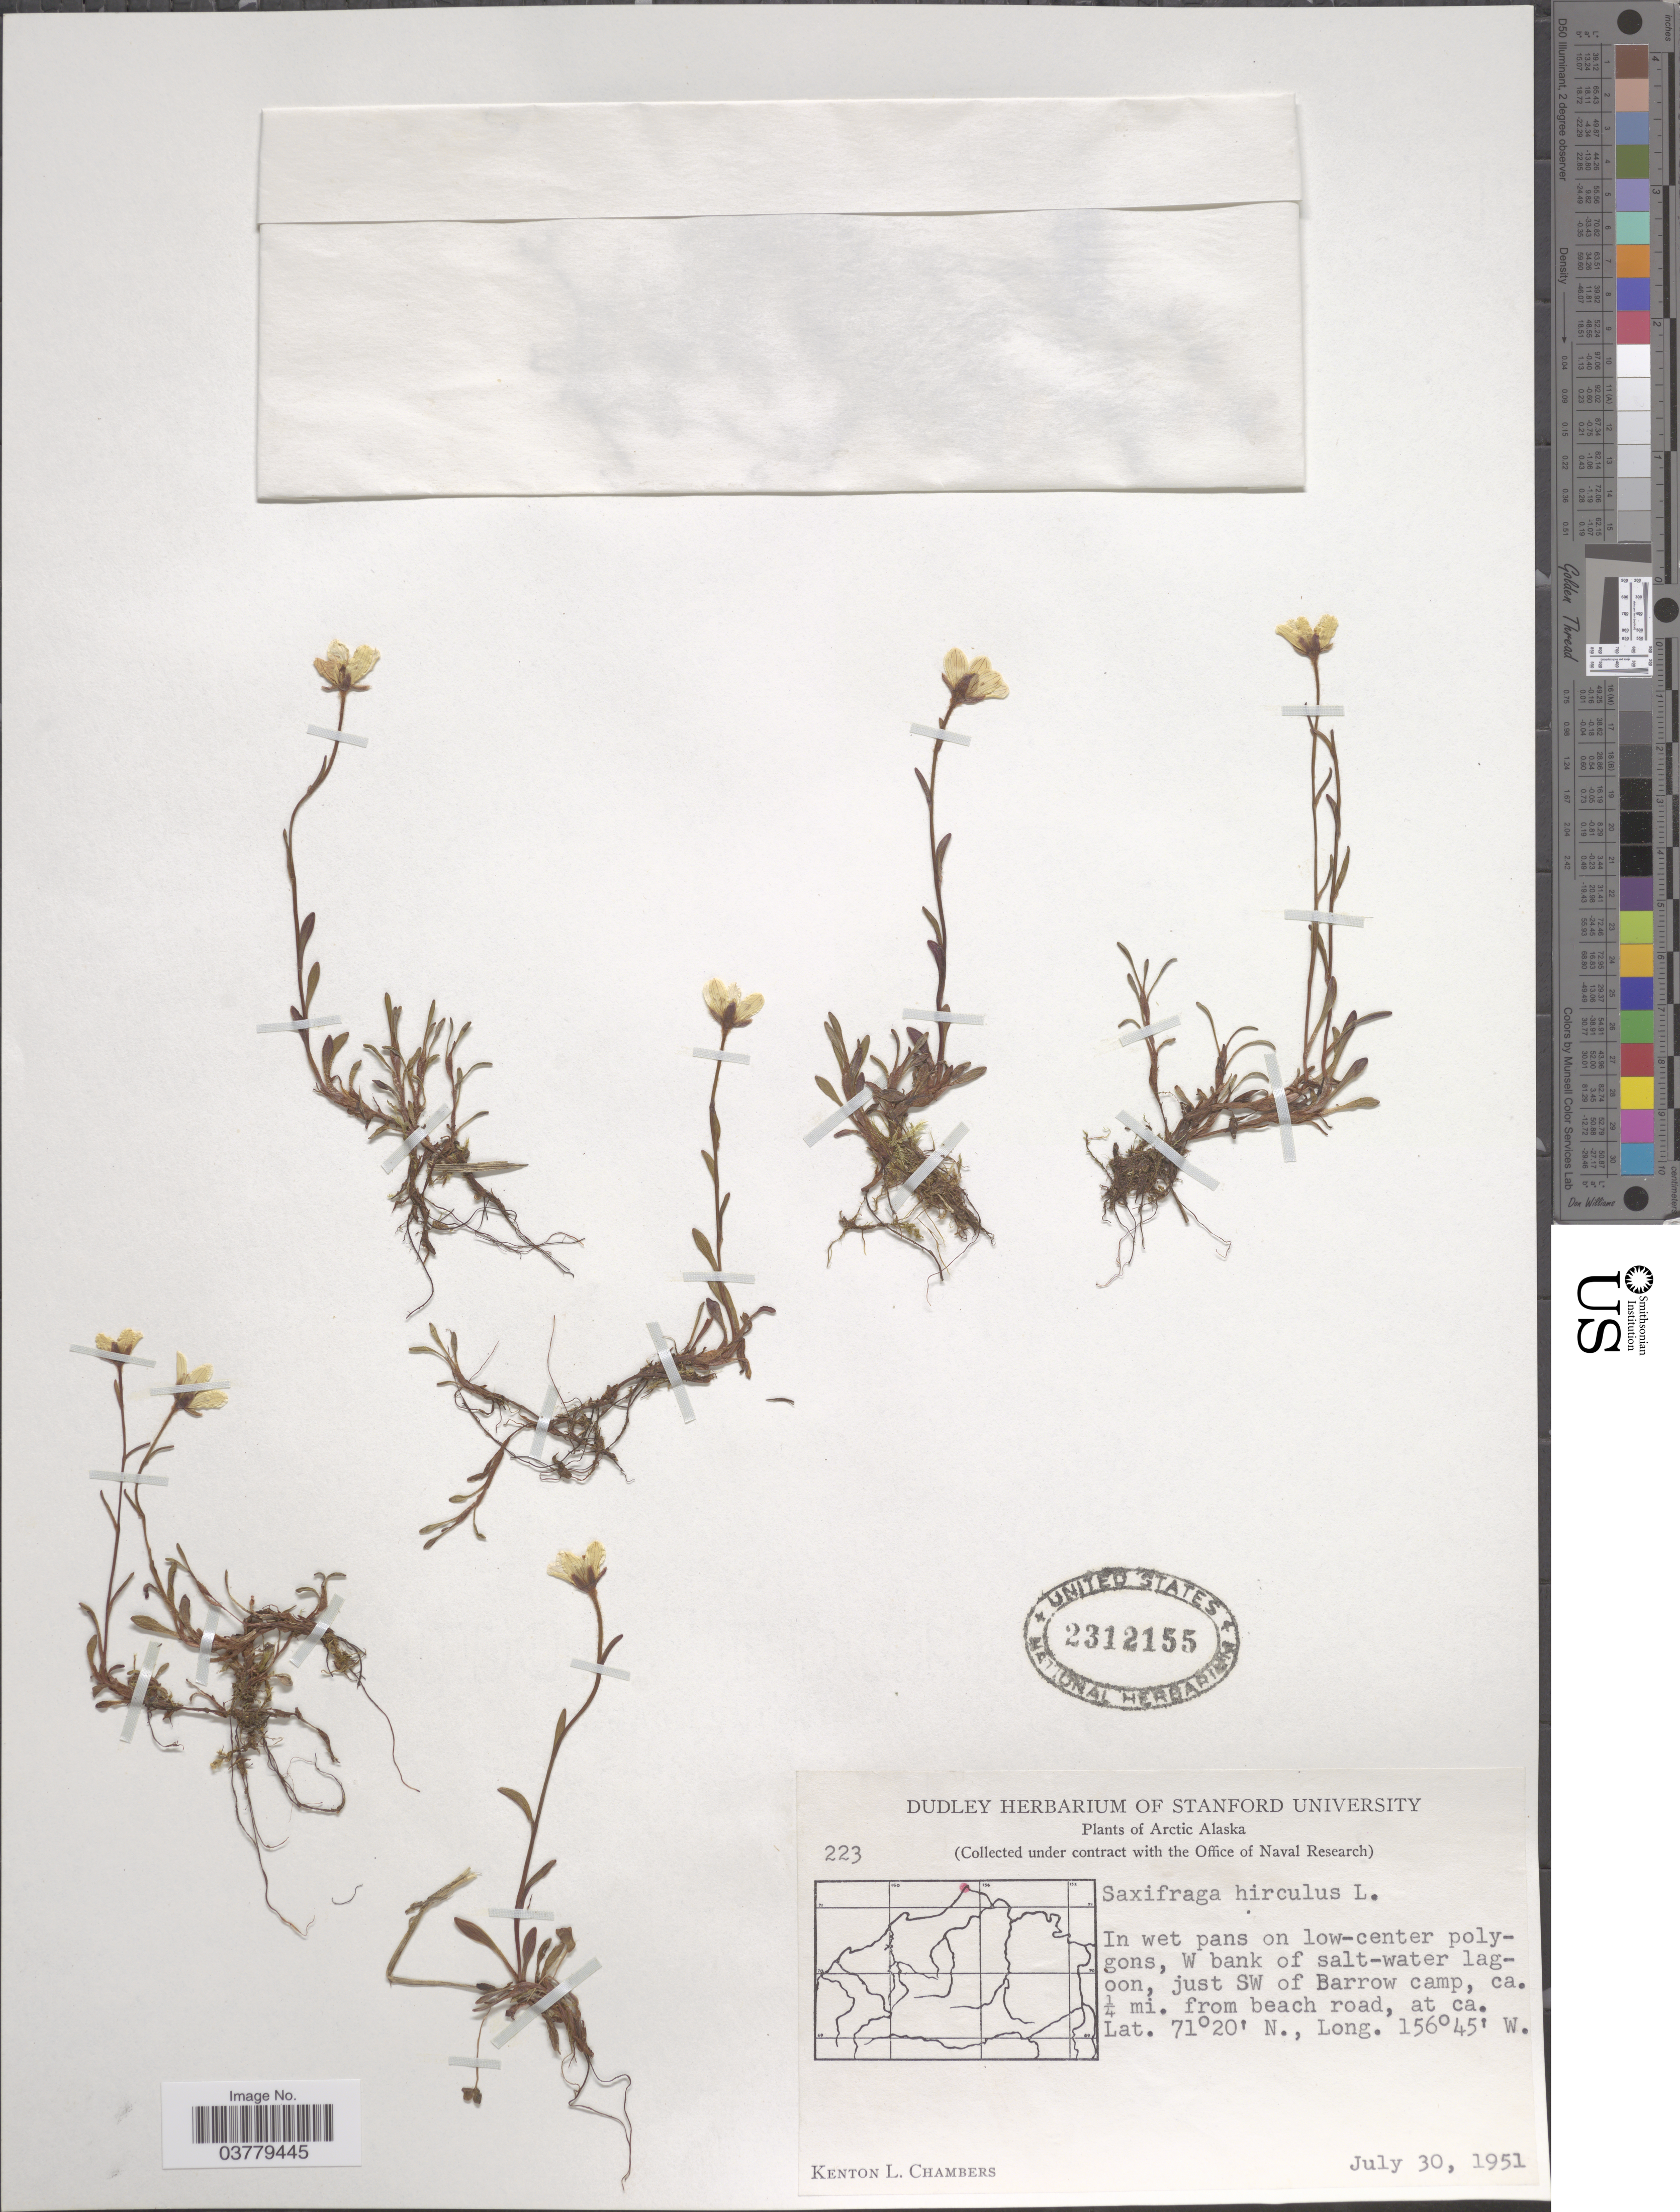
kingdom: Plantae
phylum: Tracheophyta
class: Magnoliopsida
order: Saxifragales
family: Saxifragaceae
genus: Saxifraga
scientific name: Saxifraga hirculus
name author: L.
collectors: K. L. Chambers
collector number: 223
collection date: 1951-07-30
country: United States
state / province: Alaska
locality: Arctic Alaska. W bank of salt-water lagoon, just SW of Barrow camp, ca. ¼ mi. from beach road.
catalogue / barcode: US 2312155